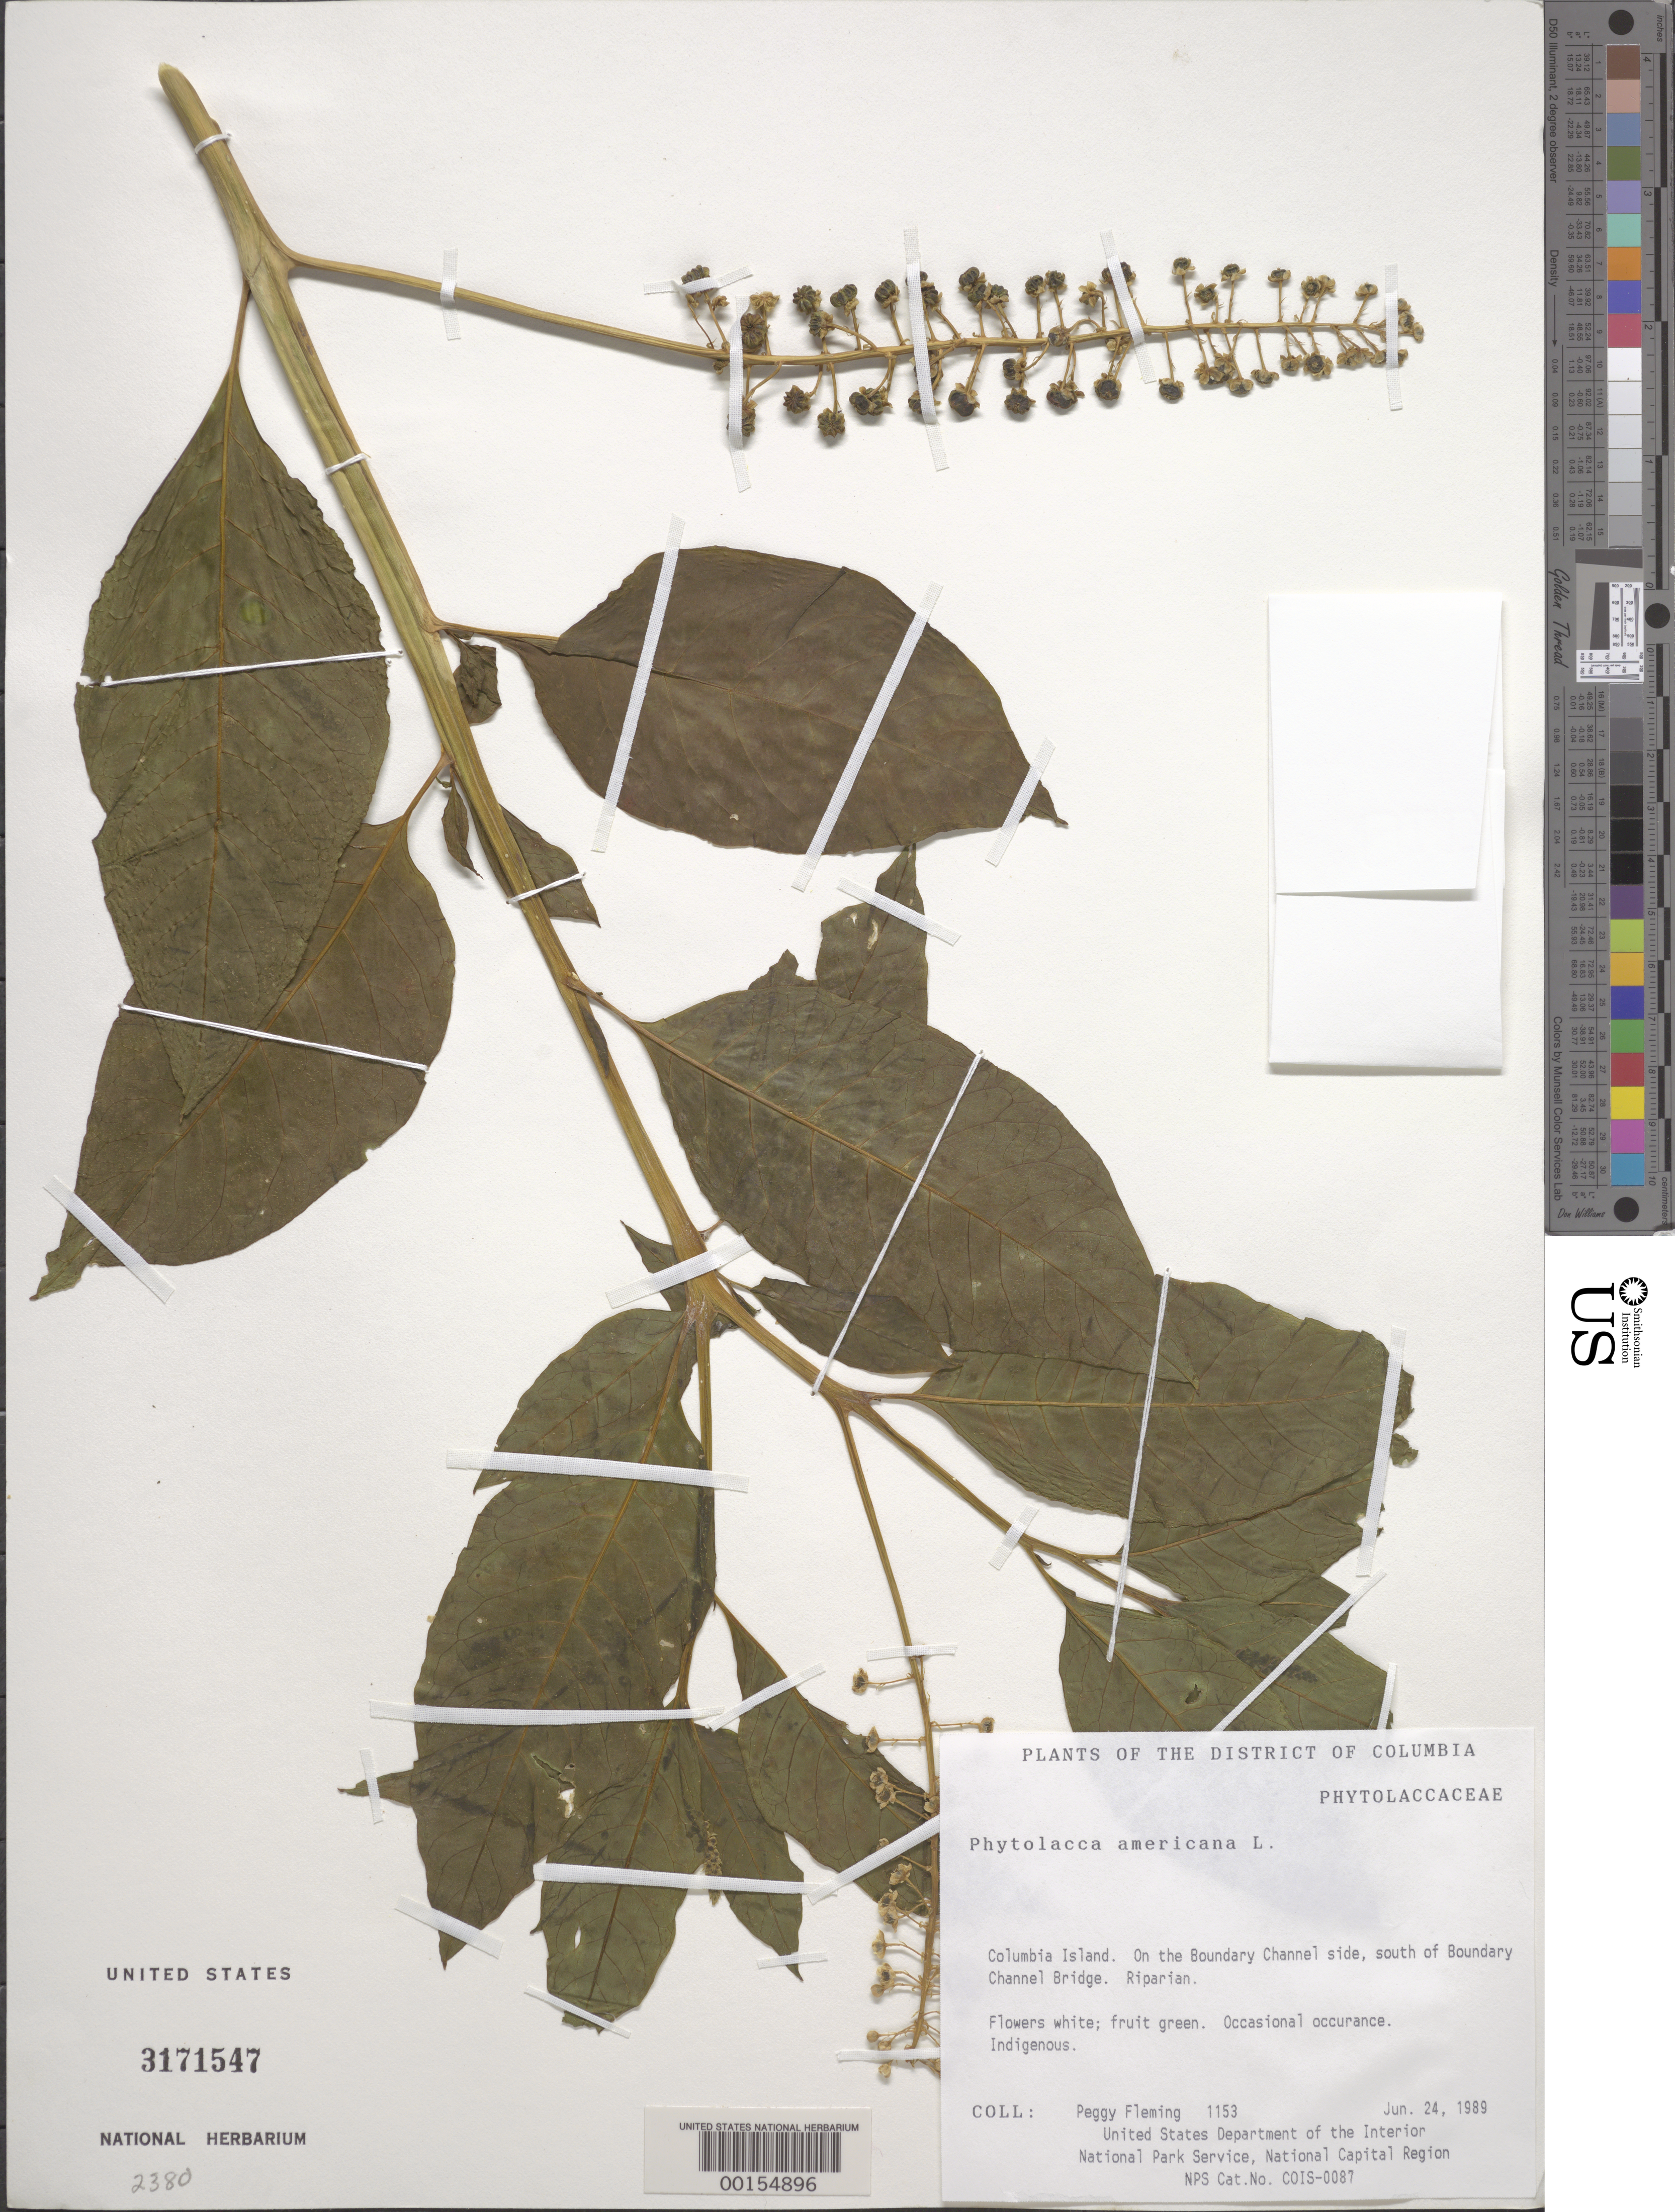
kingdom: Plantae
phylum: Tracheophyta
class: Magnoliopsida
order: Caryophyllales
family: Phytolaccaceae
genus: Phytolacca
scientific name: Phytolacca americana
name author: L.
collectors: P. Fleming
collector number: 1153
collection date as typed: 24 Jun 1989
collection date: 1989-06-24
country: United States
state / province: District of Columbia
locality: Columbia Island, on Boundary Channel side S of Boundary Channel Bridge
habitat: Riparian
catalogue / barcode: US 3171547